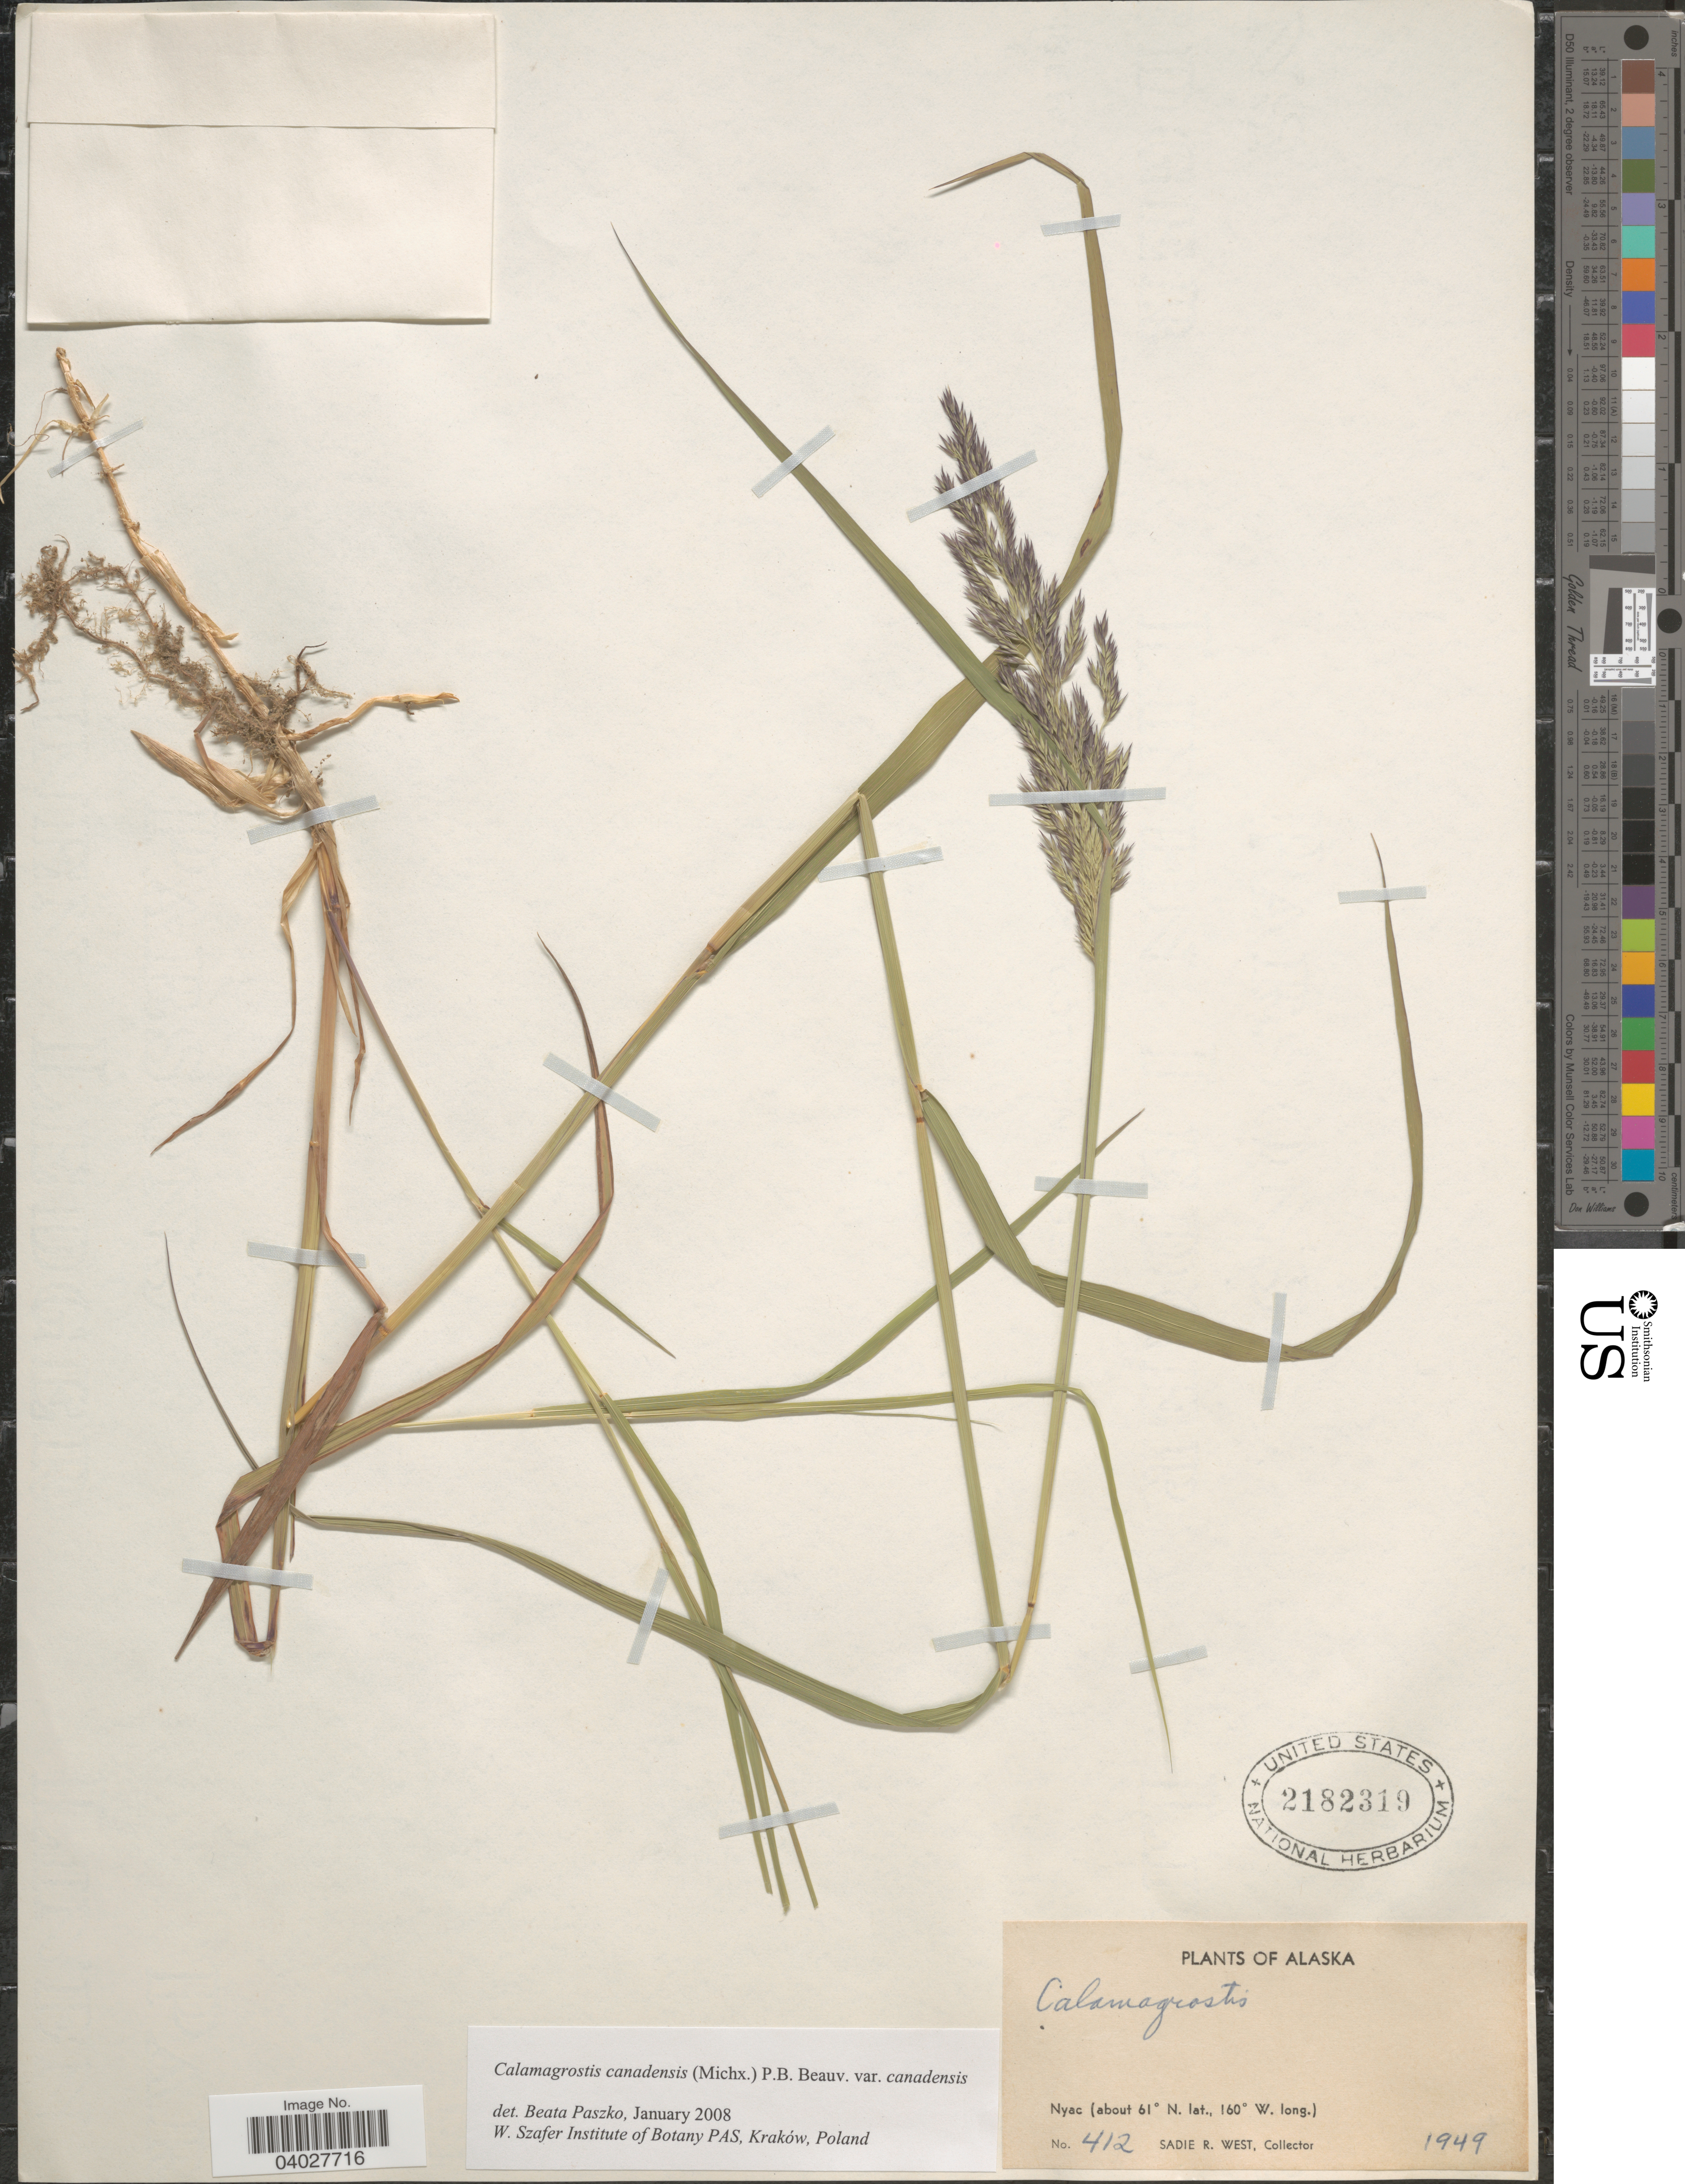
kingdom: Plantae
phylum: Tracheophyta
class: Liliopsida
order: Poales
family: Poaceae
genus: Calamagrostis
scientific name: Calamagrostis canadensis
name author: (Michx.) P. Beauv.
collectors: S. R. West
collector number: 412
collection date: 1949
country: United States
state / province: Alaska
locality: Nyac.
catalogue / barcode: US 2182319